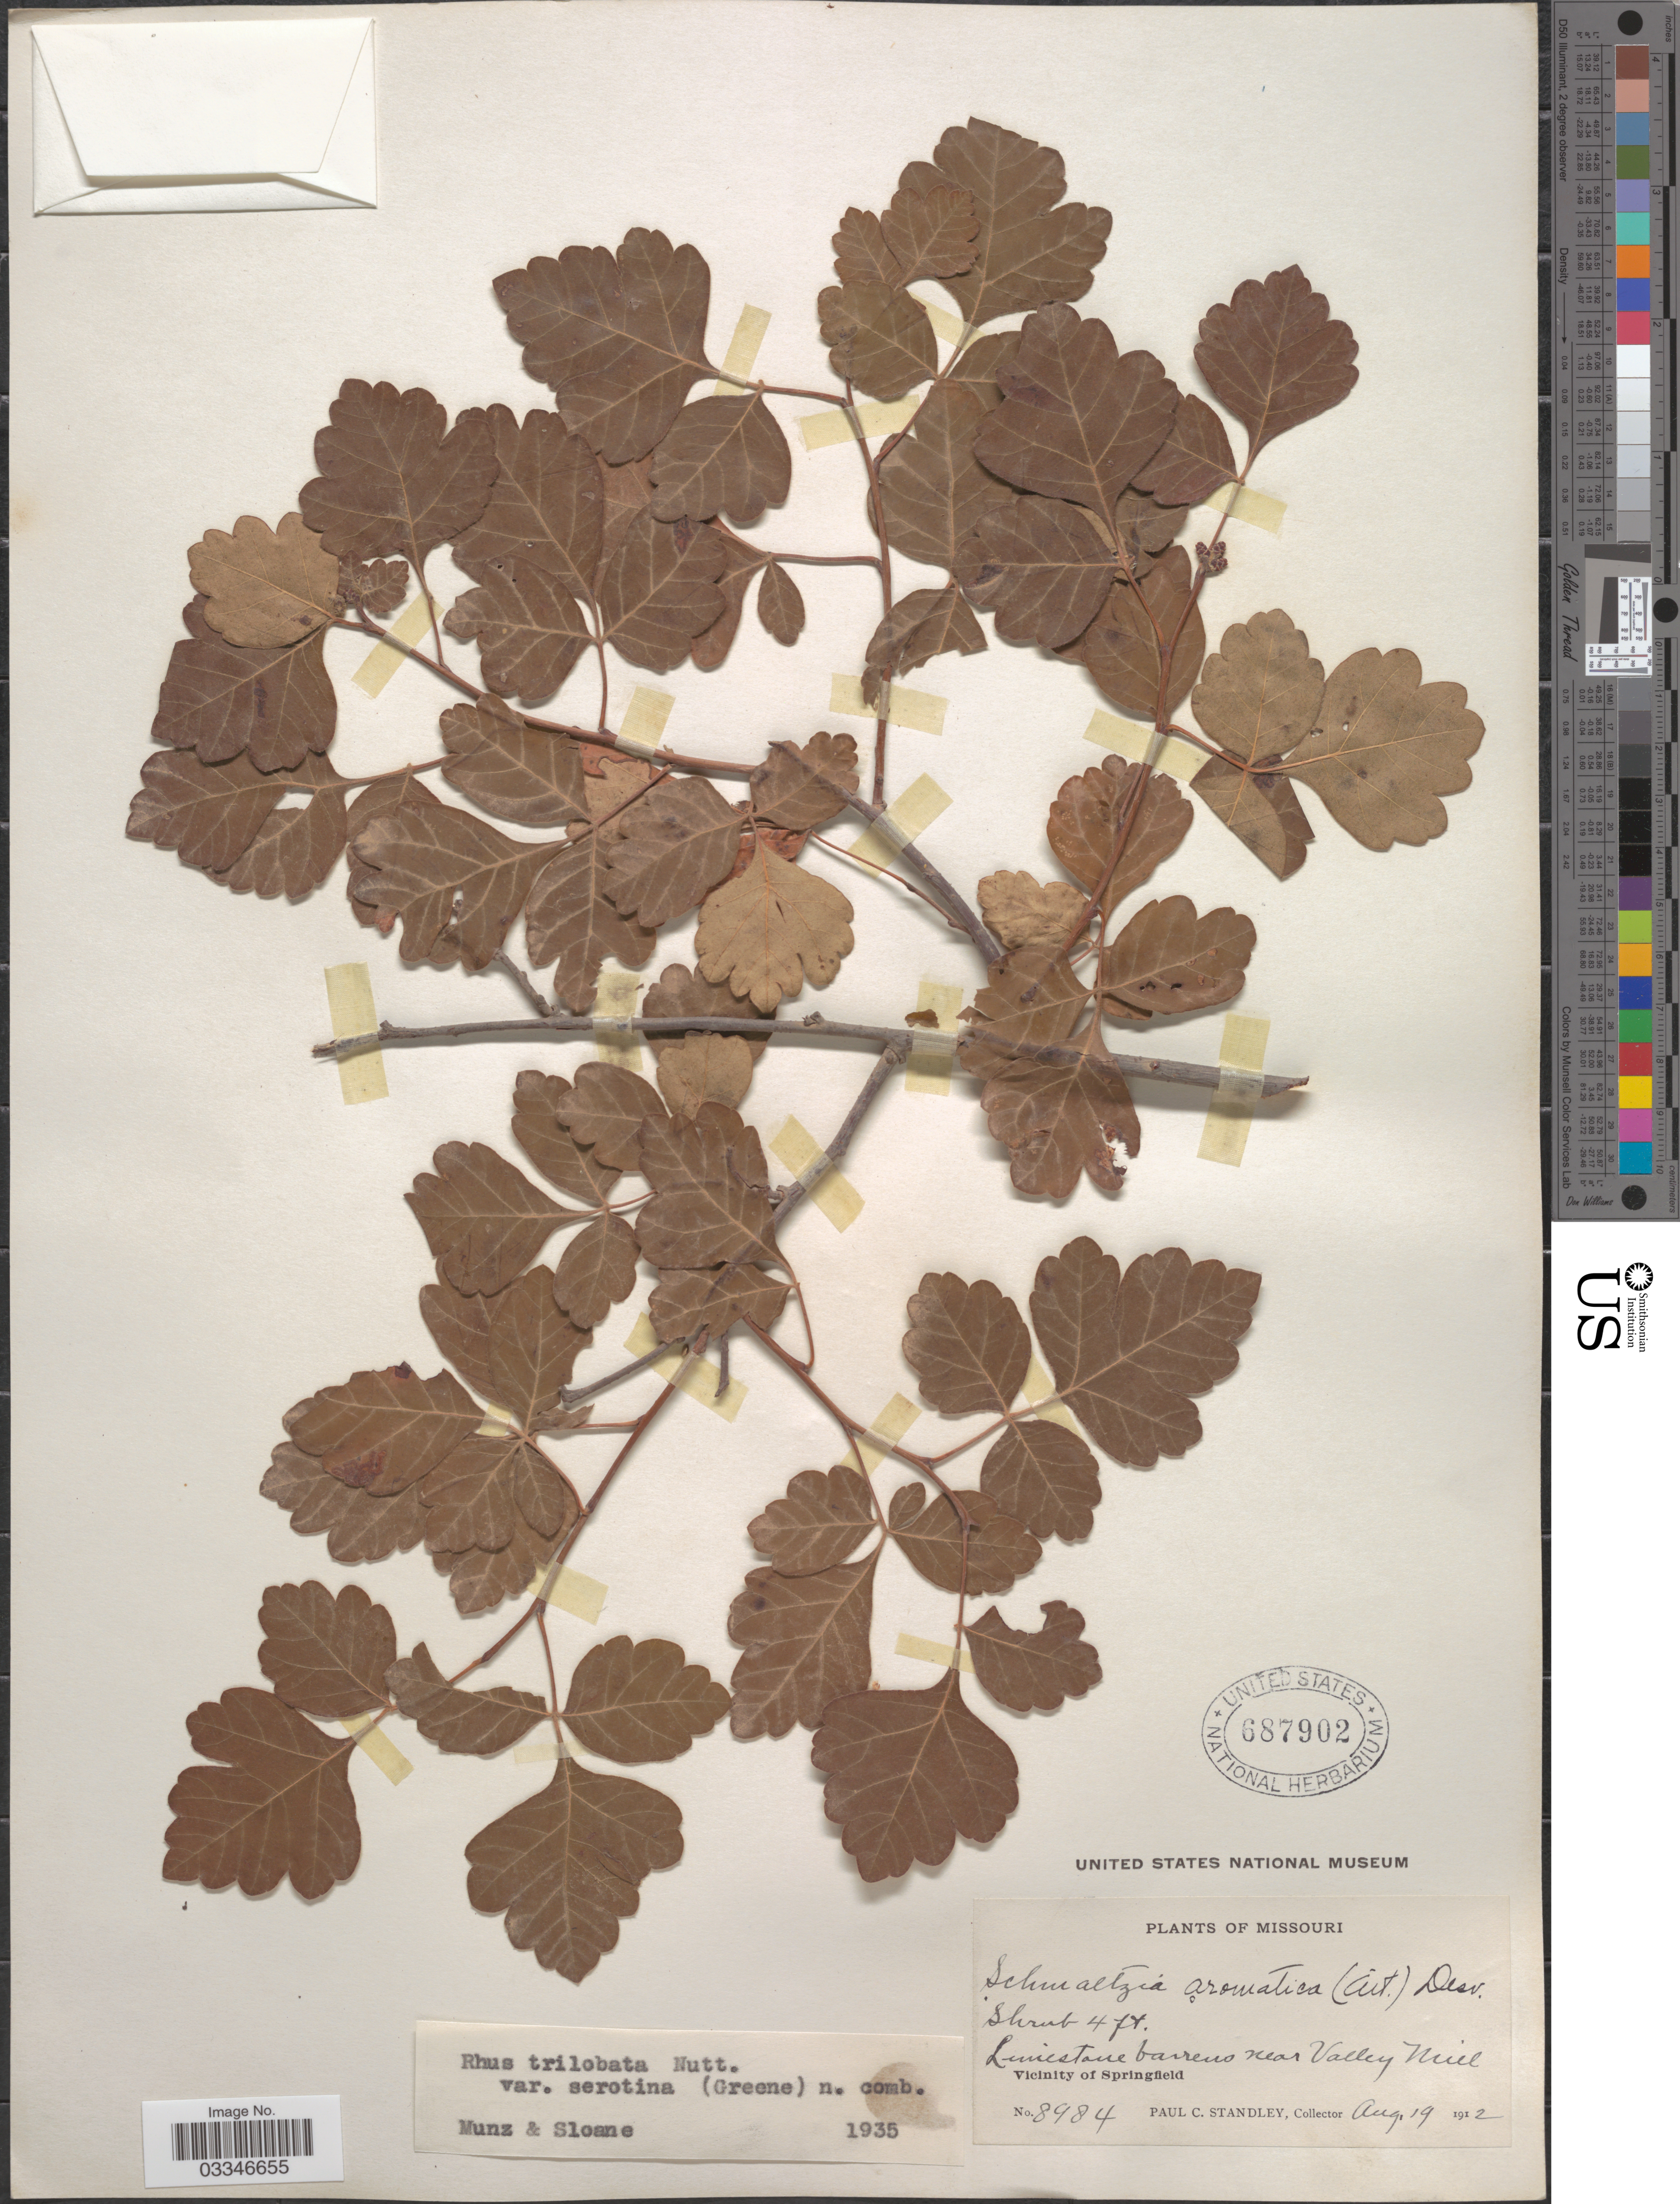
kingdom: Plantae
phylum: Tracheophyta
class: Magnoliopsida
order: Sapindales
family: Anacardiaceae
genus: Rhus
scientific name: Rhus trilobata var. serotina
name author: (Greene) F.A. Barkley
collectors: P. C. Standley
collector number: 8984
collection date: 1912-08-19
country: United States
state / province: Missouri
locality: Limestone barrens near Valley Mill. Vicinity of Springfield.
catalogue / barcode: US 687902